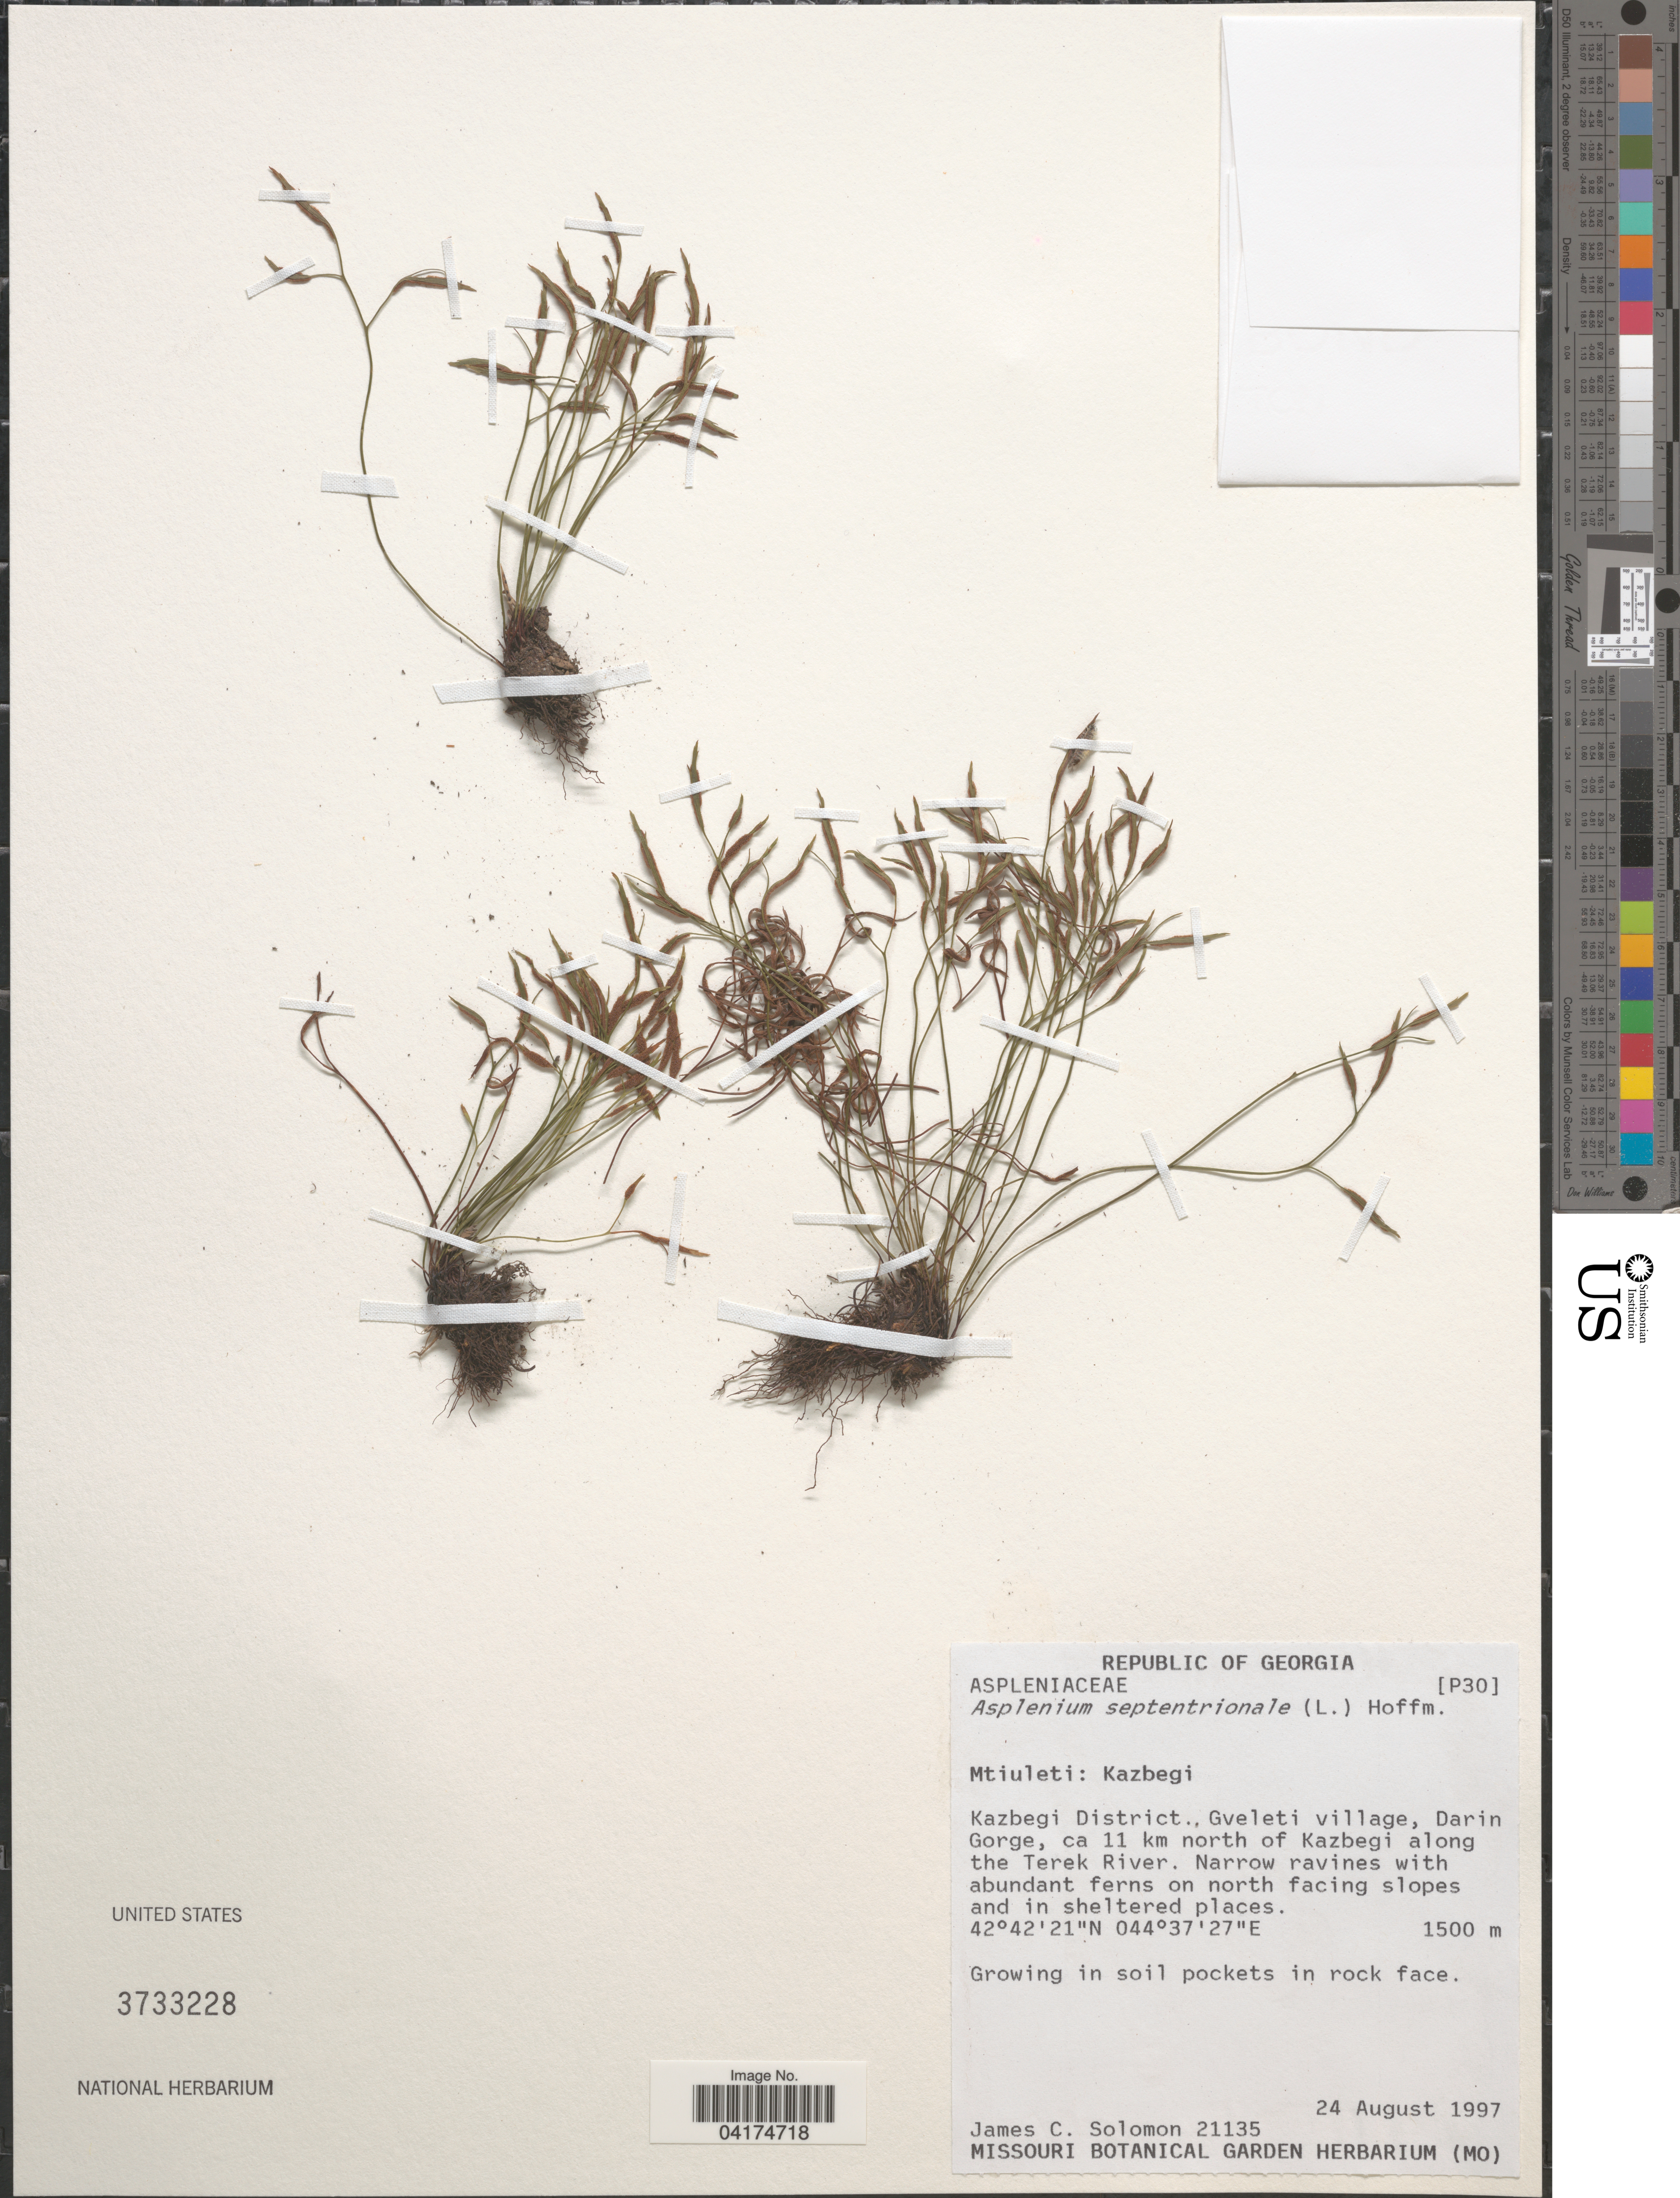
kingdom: Plantae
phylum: Tracheophyta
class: Polypodiopsida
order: Polypodiales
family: Aspleniaceae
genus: Asplenium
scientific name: Asplenium septentrionale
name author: (L.) Hoffm.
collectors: J. C. Solomon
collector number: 21135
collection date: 1997-08-24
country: Georgia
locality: Mtiuleti: Kazbegi. Kazbegi District., Gveleti village, Darin Gorge, ca 11 km north of Kazbegi along the Terek River.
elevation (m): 1500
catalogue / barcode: US 3733228